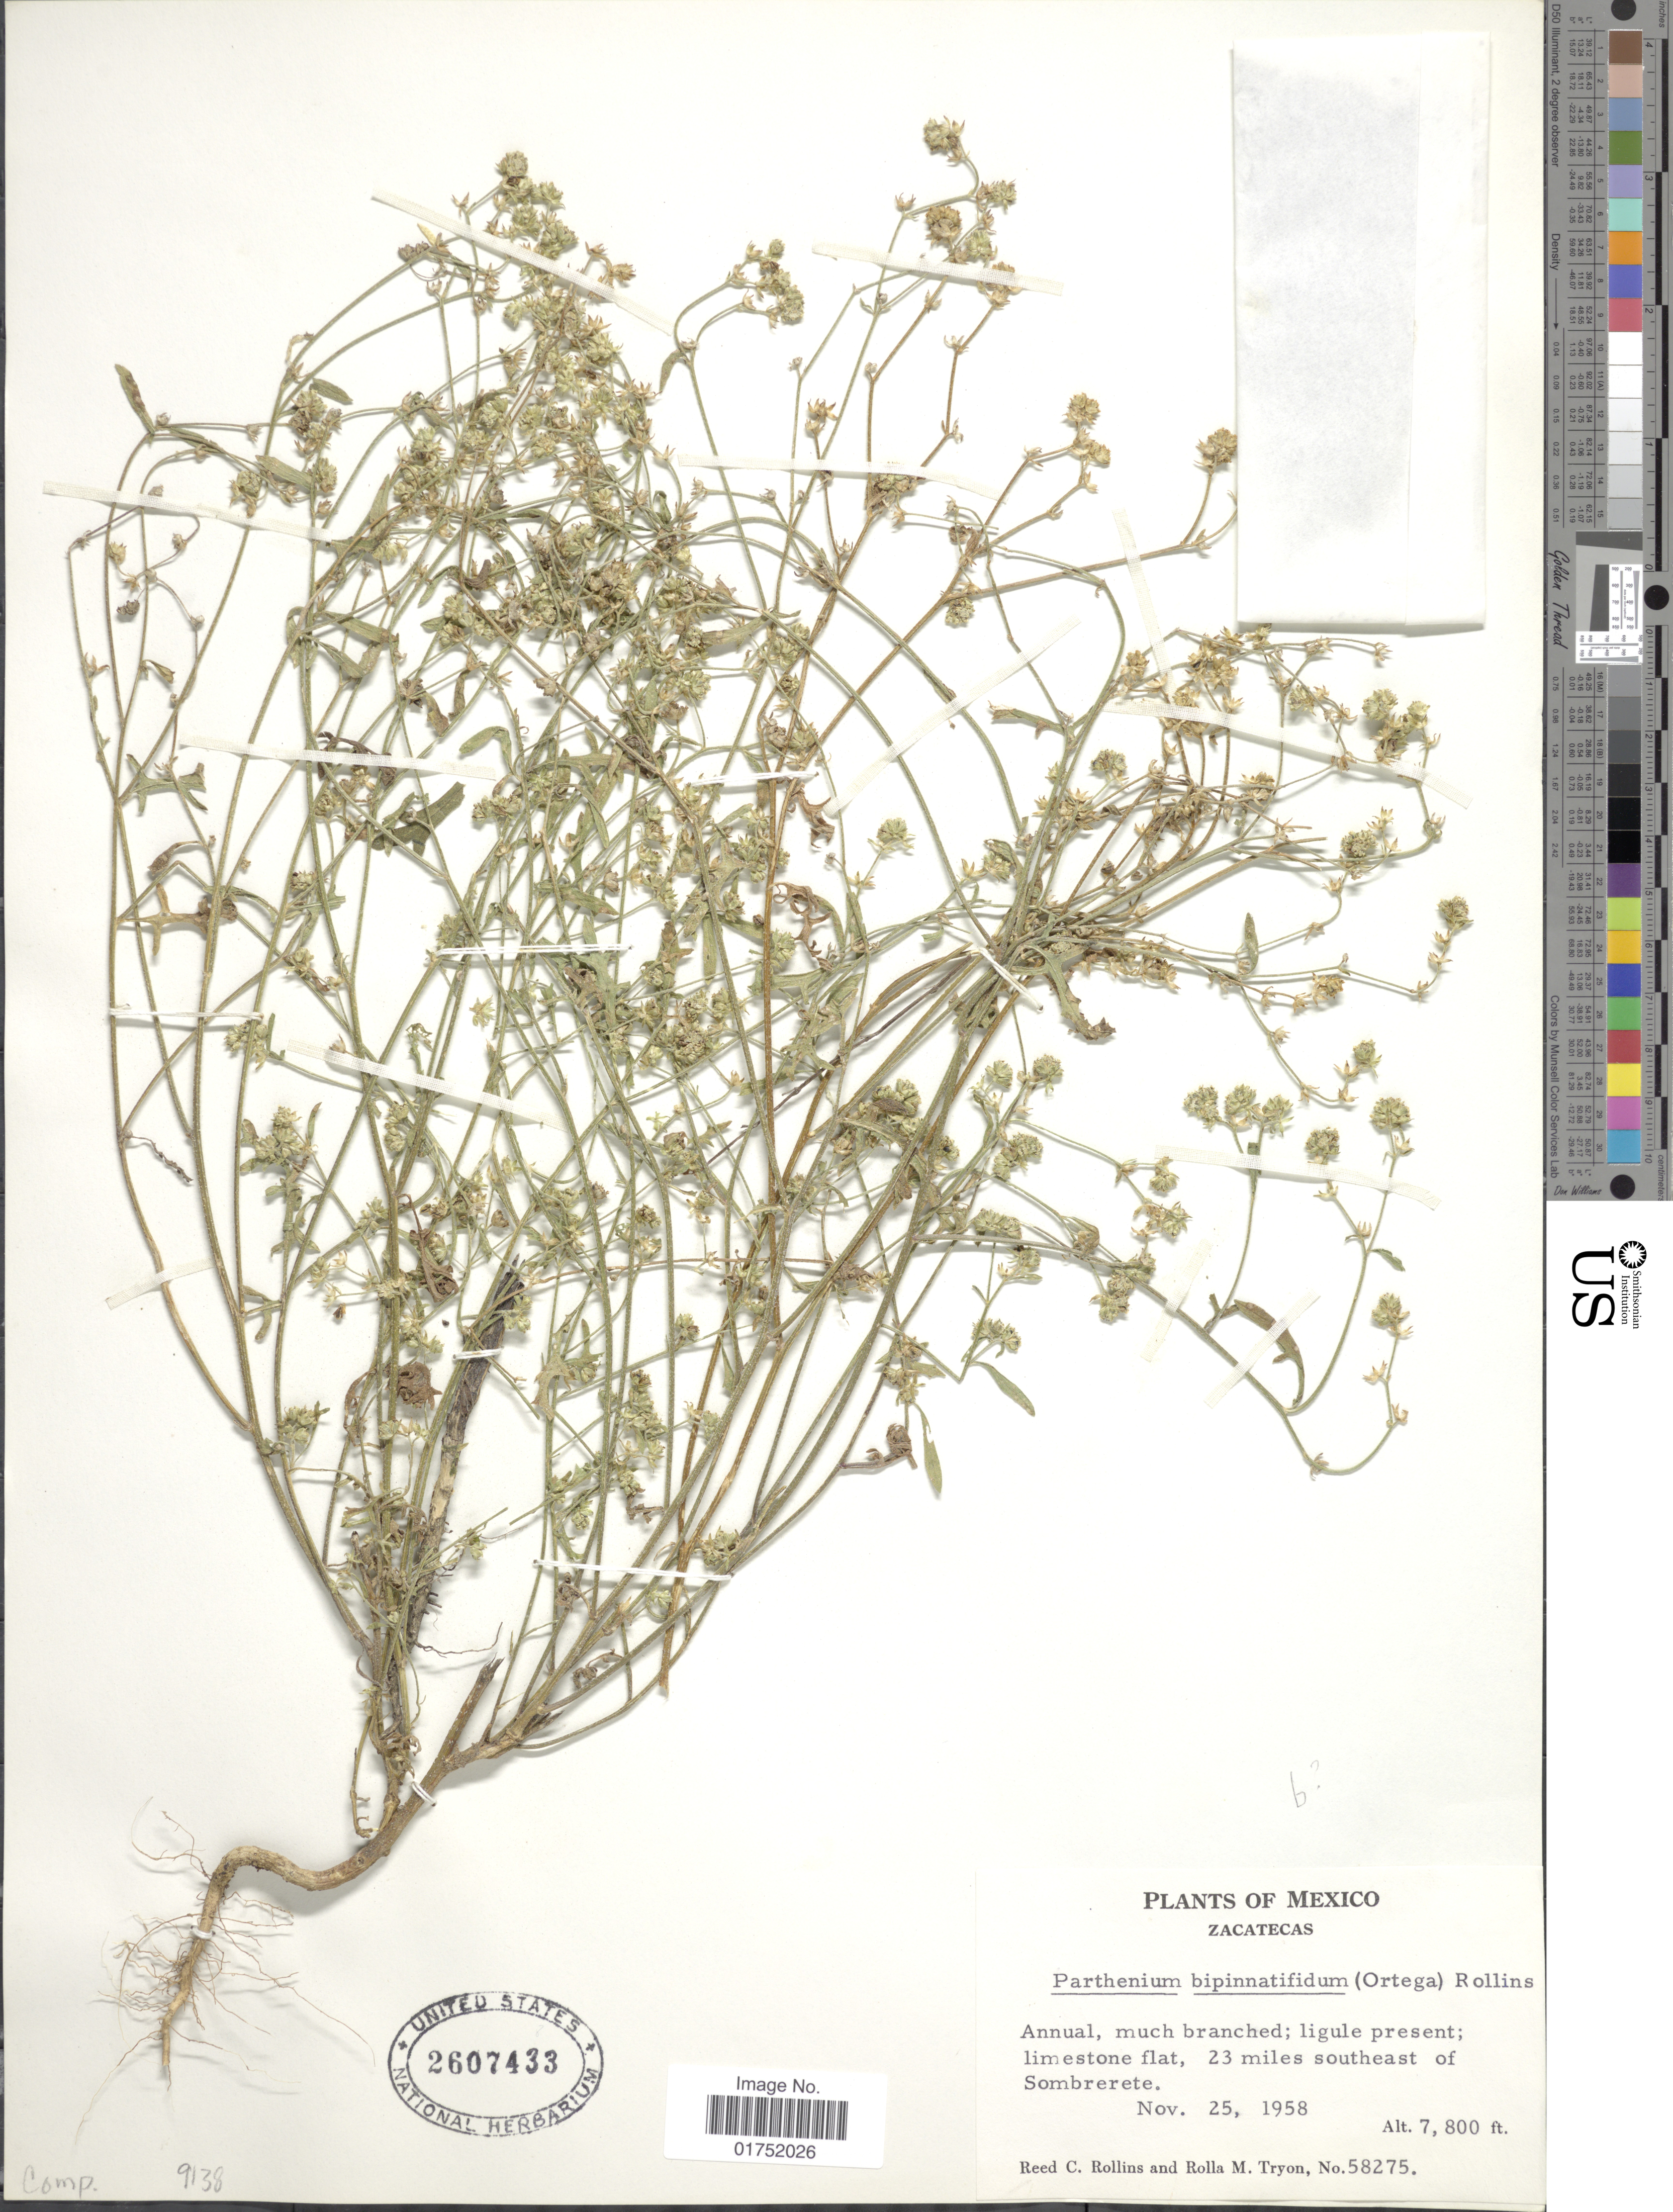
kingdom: Plantae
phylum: Tracheophyta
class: Magnoliopsida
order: Asterales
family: Asteraceae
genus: Parthenium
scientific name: Parthenium bipinnatifidum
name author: (Ortega) Rollins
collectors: R. C. Rollins & R. M. Tryon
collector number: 58275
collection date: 1958-11-25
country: Mexico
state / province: Zacatecas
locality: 23 miles southeast of Sombrerete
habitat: limestone flat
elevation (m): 2377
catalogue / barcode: US 2607433